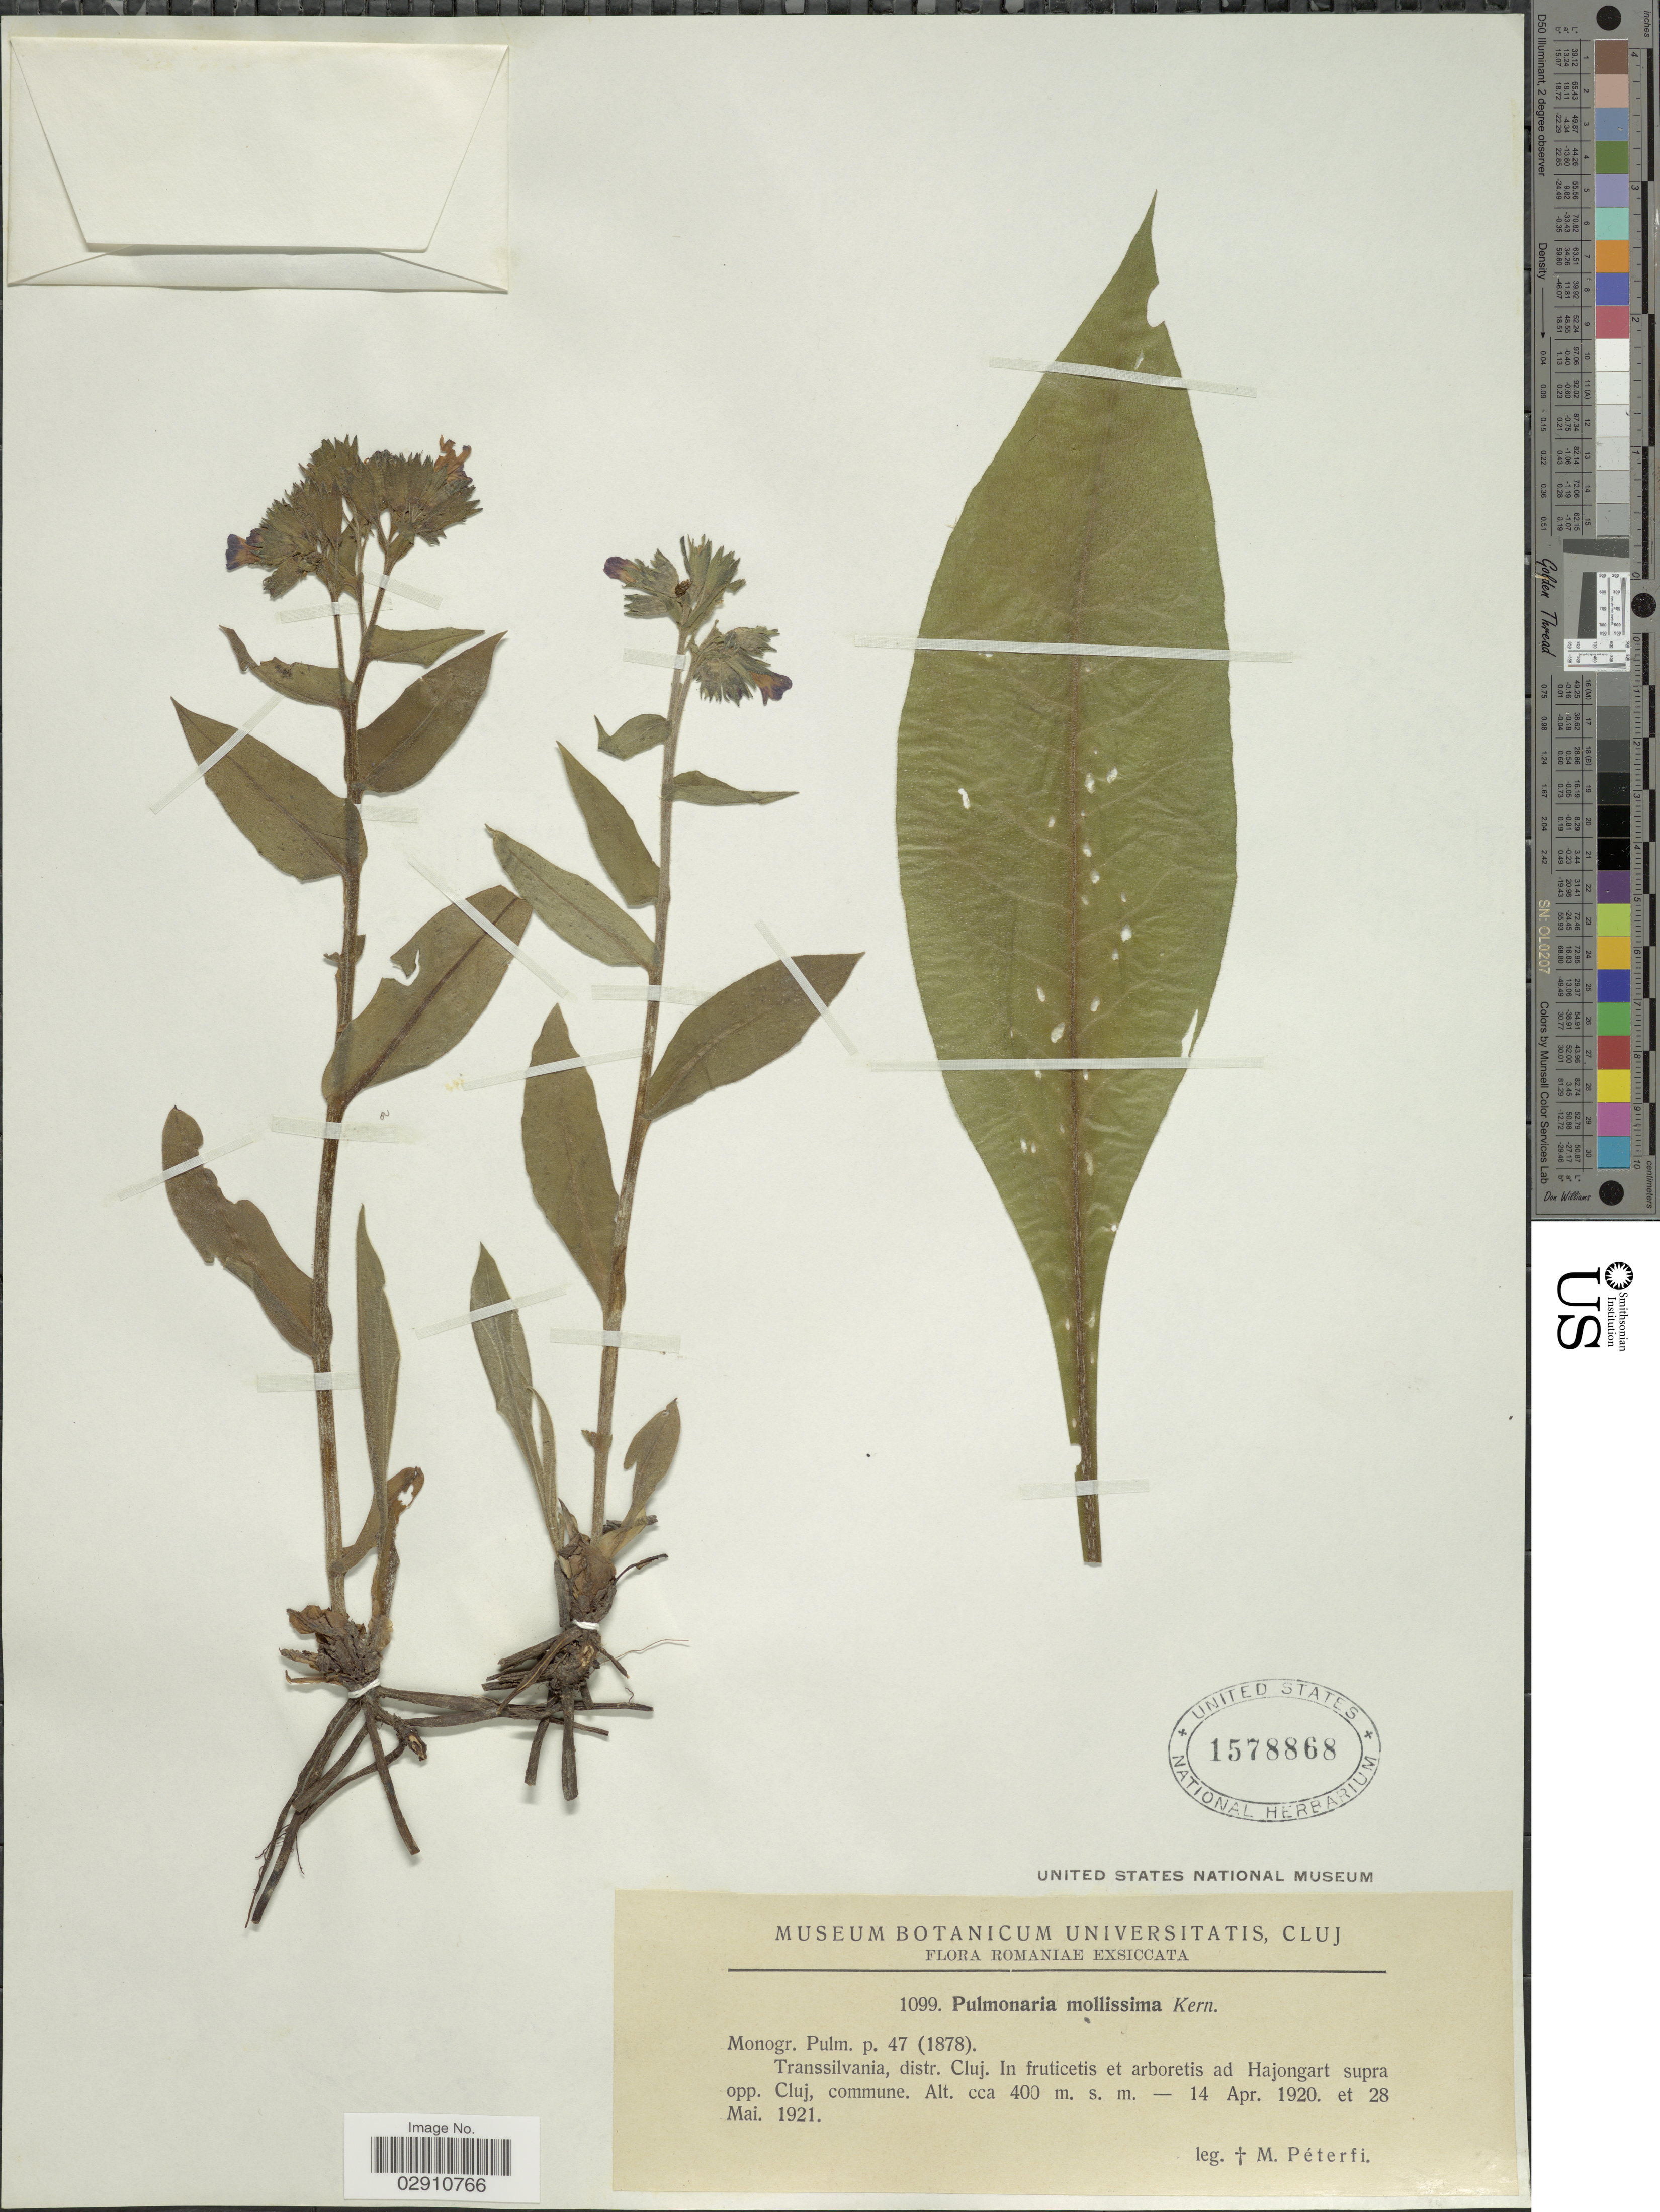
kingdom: Plantae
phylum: Tracheophyta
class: Magnoliopsida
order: Boraginales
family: Boraginaceae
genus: Pulmonaria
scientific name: Pulmonaria mollissima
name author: A. Kern.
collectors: M. Péterfi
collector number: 1099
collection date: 1920-04-14/1921-05-28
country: Romania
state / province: Cluj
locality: Transsilvania, distr. Cluj. In fruticetis et arboretis ad Hajongart supra opp. Cluj, commune.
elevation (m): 400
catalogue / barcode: US 1578868